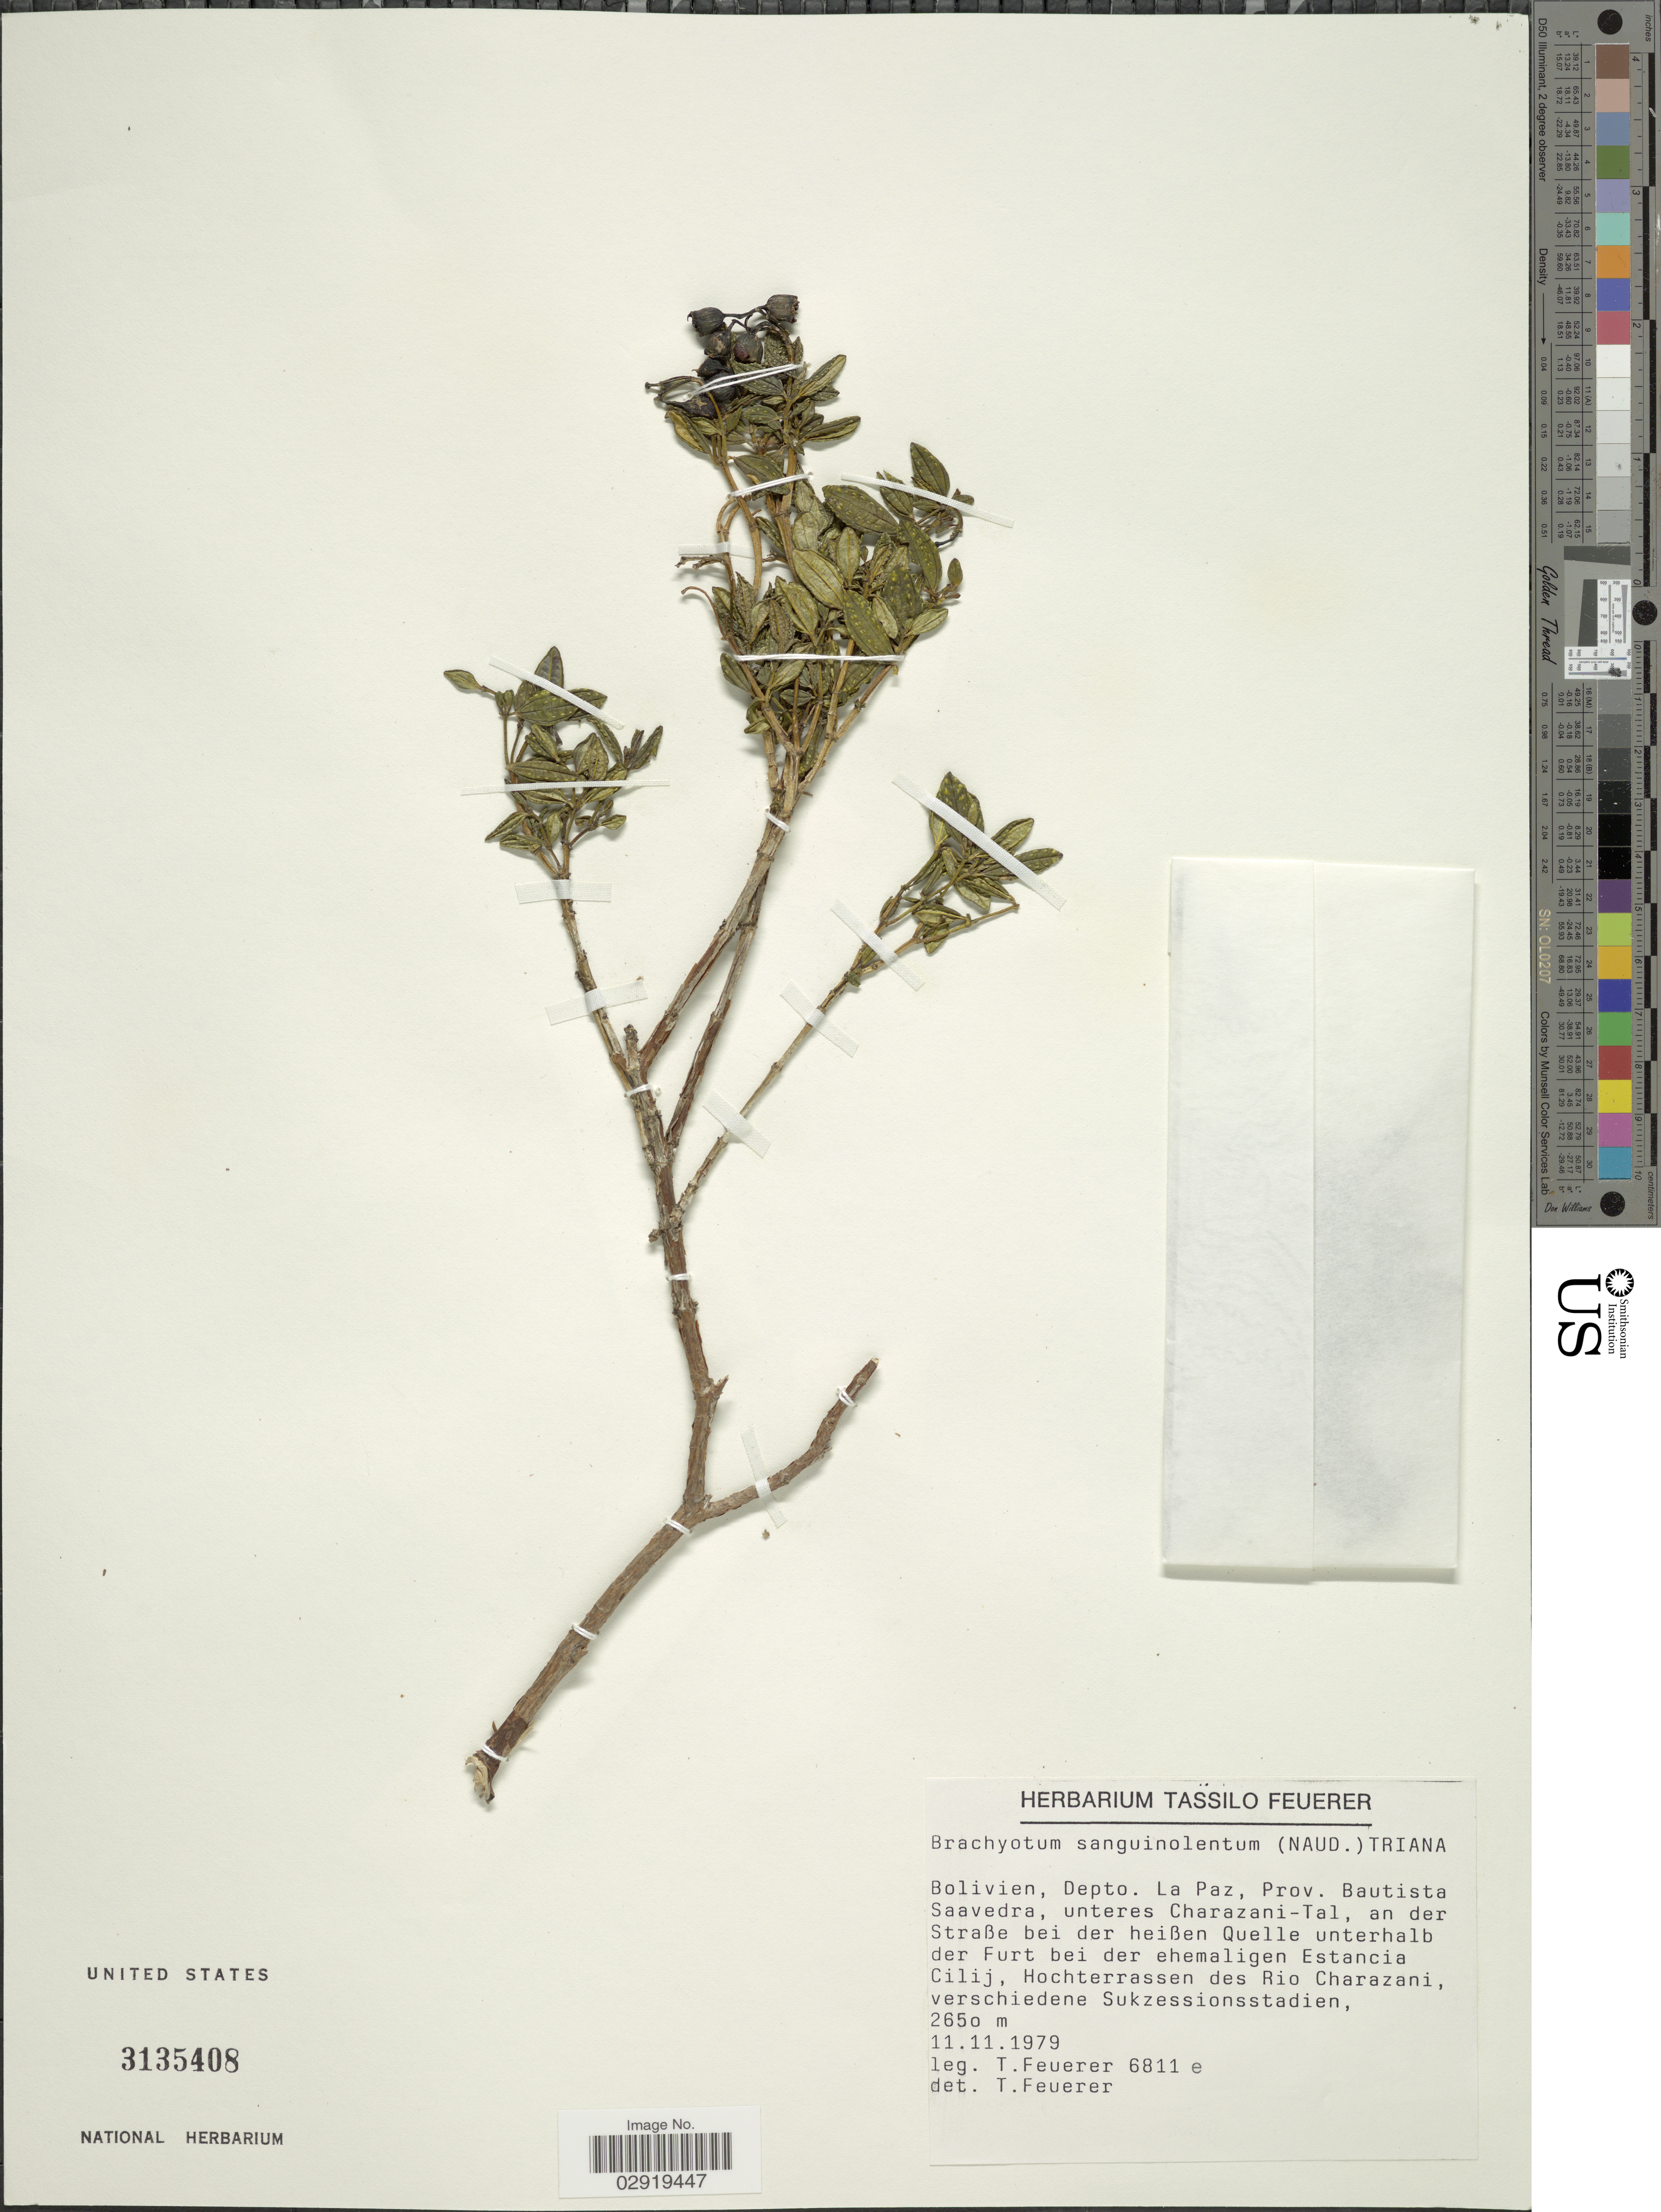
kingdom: Plantae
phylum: Tracheophyta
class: Magnoliopsida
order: Myrtales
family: Melastomataceae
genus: Brachyotum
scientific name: Brachyotum sanguinolentum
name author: (Naudin) Triana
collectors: T. Feuerer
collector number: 6811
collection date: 1979-11-11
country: Bolivia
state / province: La Paz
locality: Depto. La Paz, Prov. Bautista Saavedra, unteres Charazani-Tal, an der Strabe bei der heiben Quelle unterhalb der Furt bei der ehemaligen Estancia Cilij, Hochterrassen des Rio Charazani, verschiedene Sukzessionsstadien.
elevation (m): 2650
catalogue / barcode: US 3135408